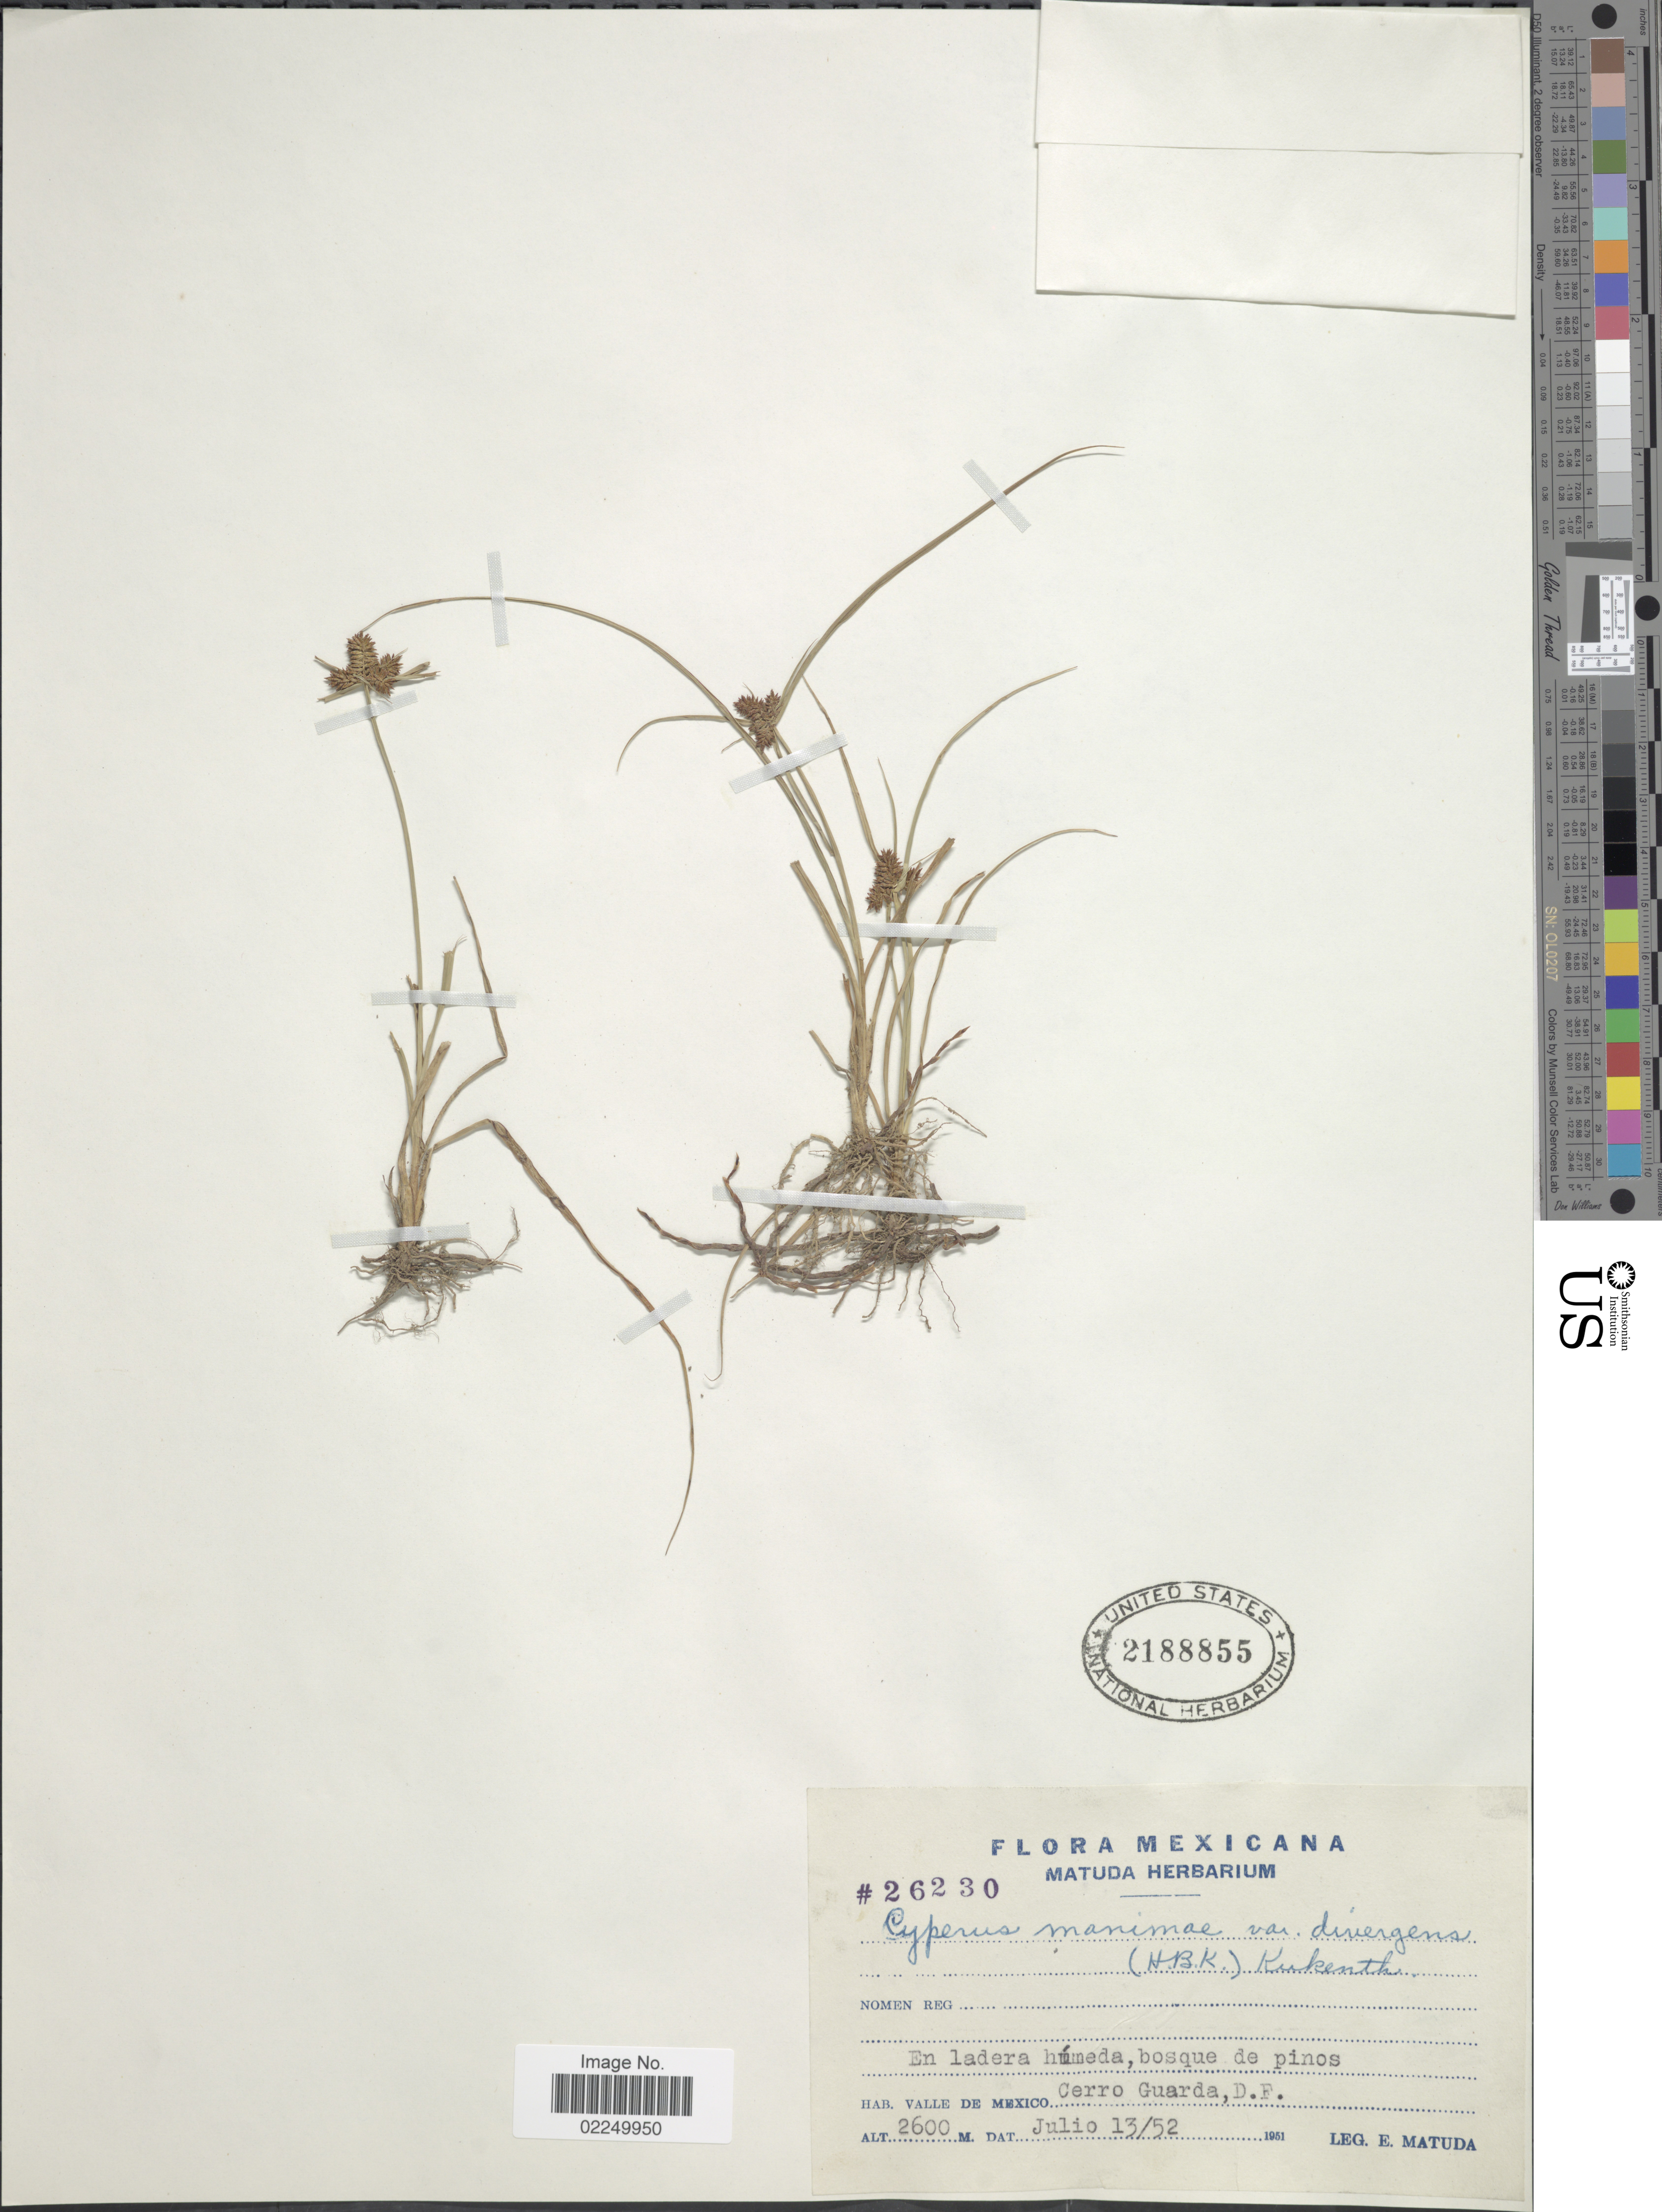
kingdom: Plantae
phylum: Tracheophyta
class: Liliopsida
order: Poales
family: Cyperaceae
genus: Cyperus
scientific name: Cyperus manimae var. divergens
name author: (Kunth) Kük.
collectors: E. Matuda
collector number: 26230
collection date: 1952-07-13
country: Mexico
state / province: Distrito Federal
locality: Valle de Mexico, Cerro Guarda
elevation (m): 2600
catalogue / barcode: US 2188855